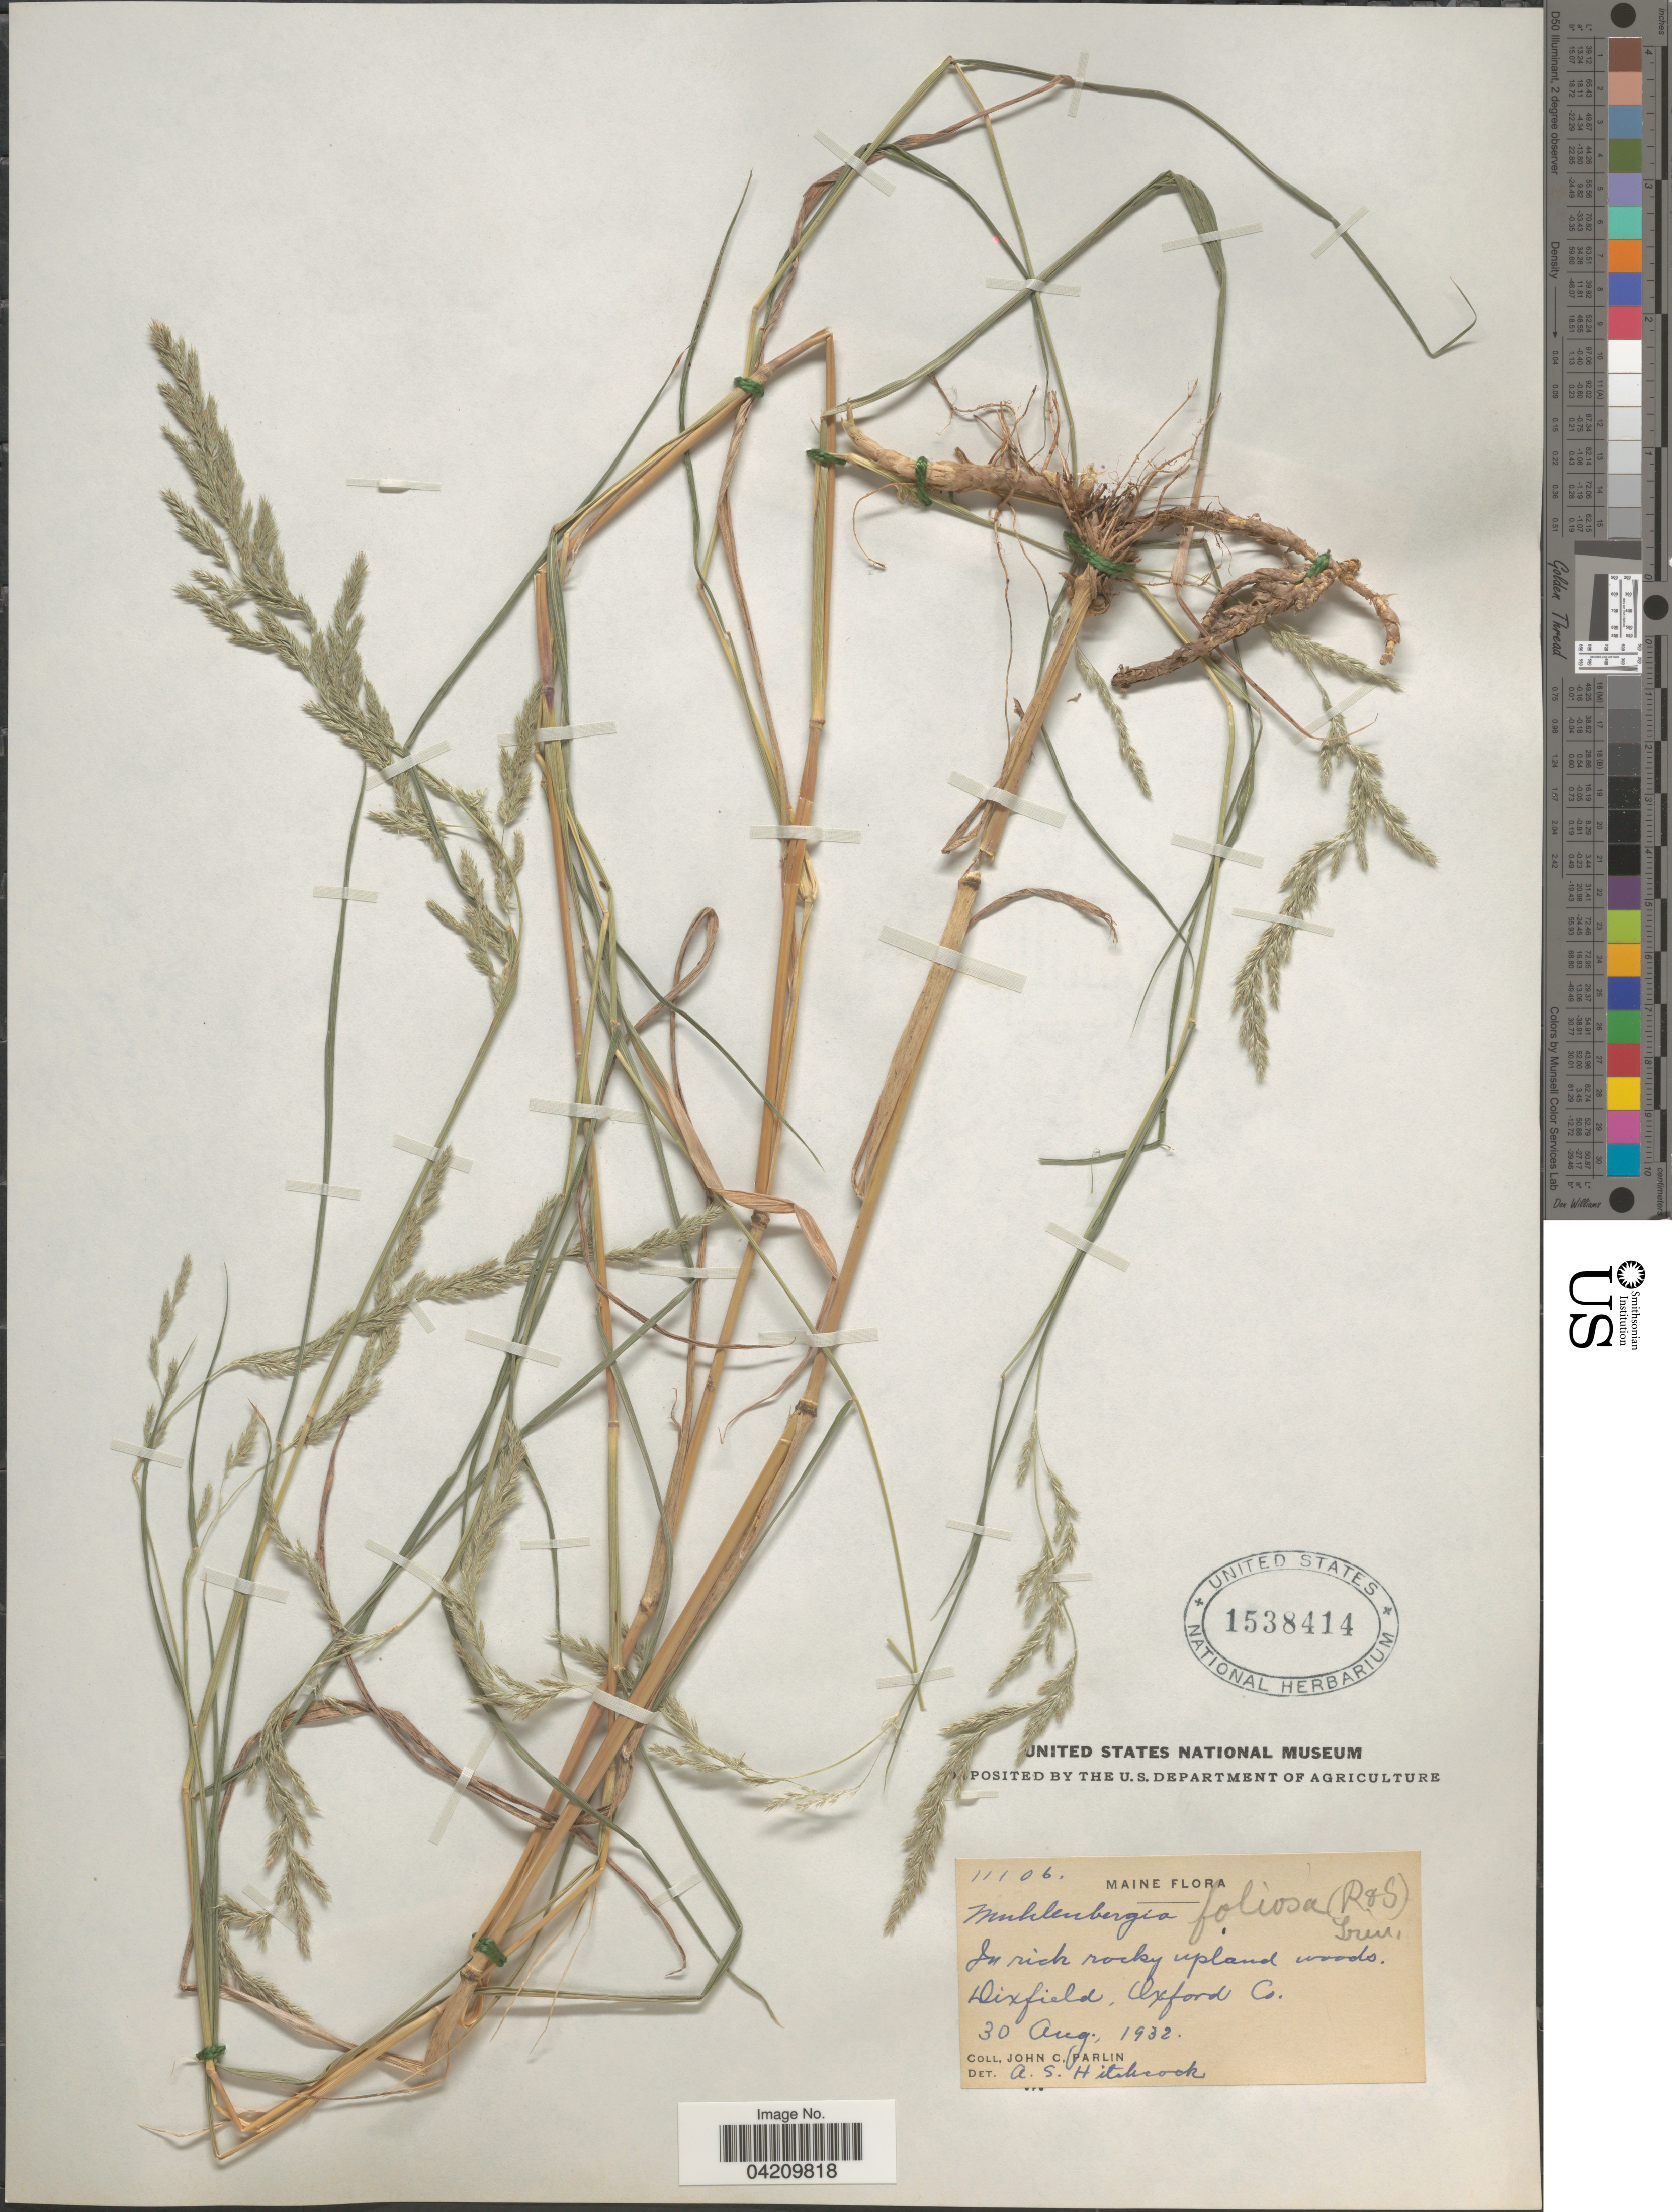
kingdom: Plantae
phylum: Tracheophyta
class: Liliopsida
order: Poales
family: Poaceae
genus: Muhlenbergia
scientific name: Muhlenbergia mexicana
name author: (L.) Trin.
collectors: J. Parlin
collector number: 11106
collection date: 1932-08-30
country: United States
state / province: Maine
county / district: Oxford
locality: Dixfield,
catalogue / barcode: US 1538414